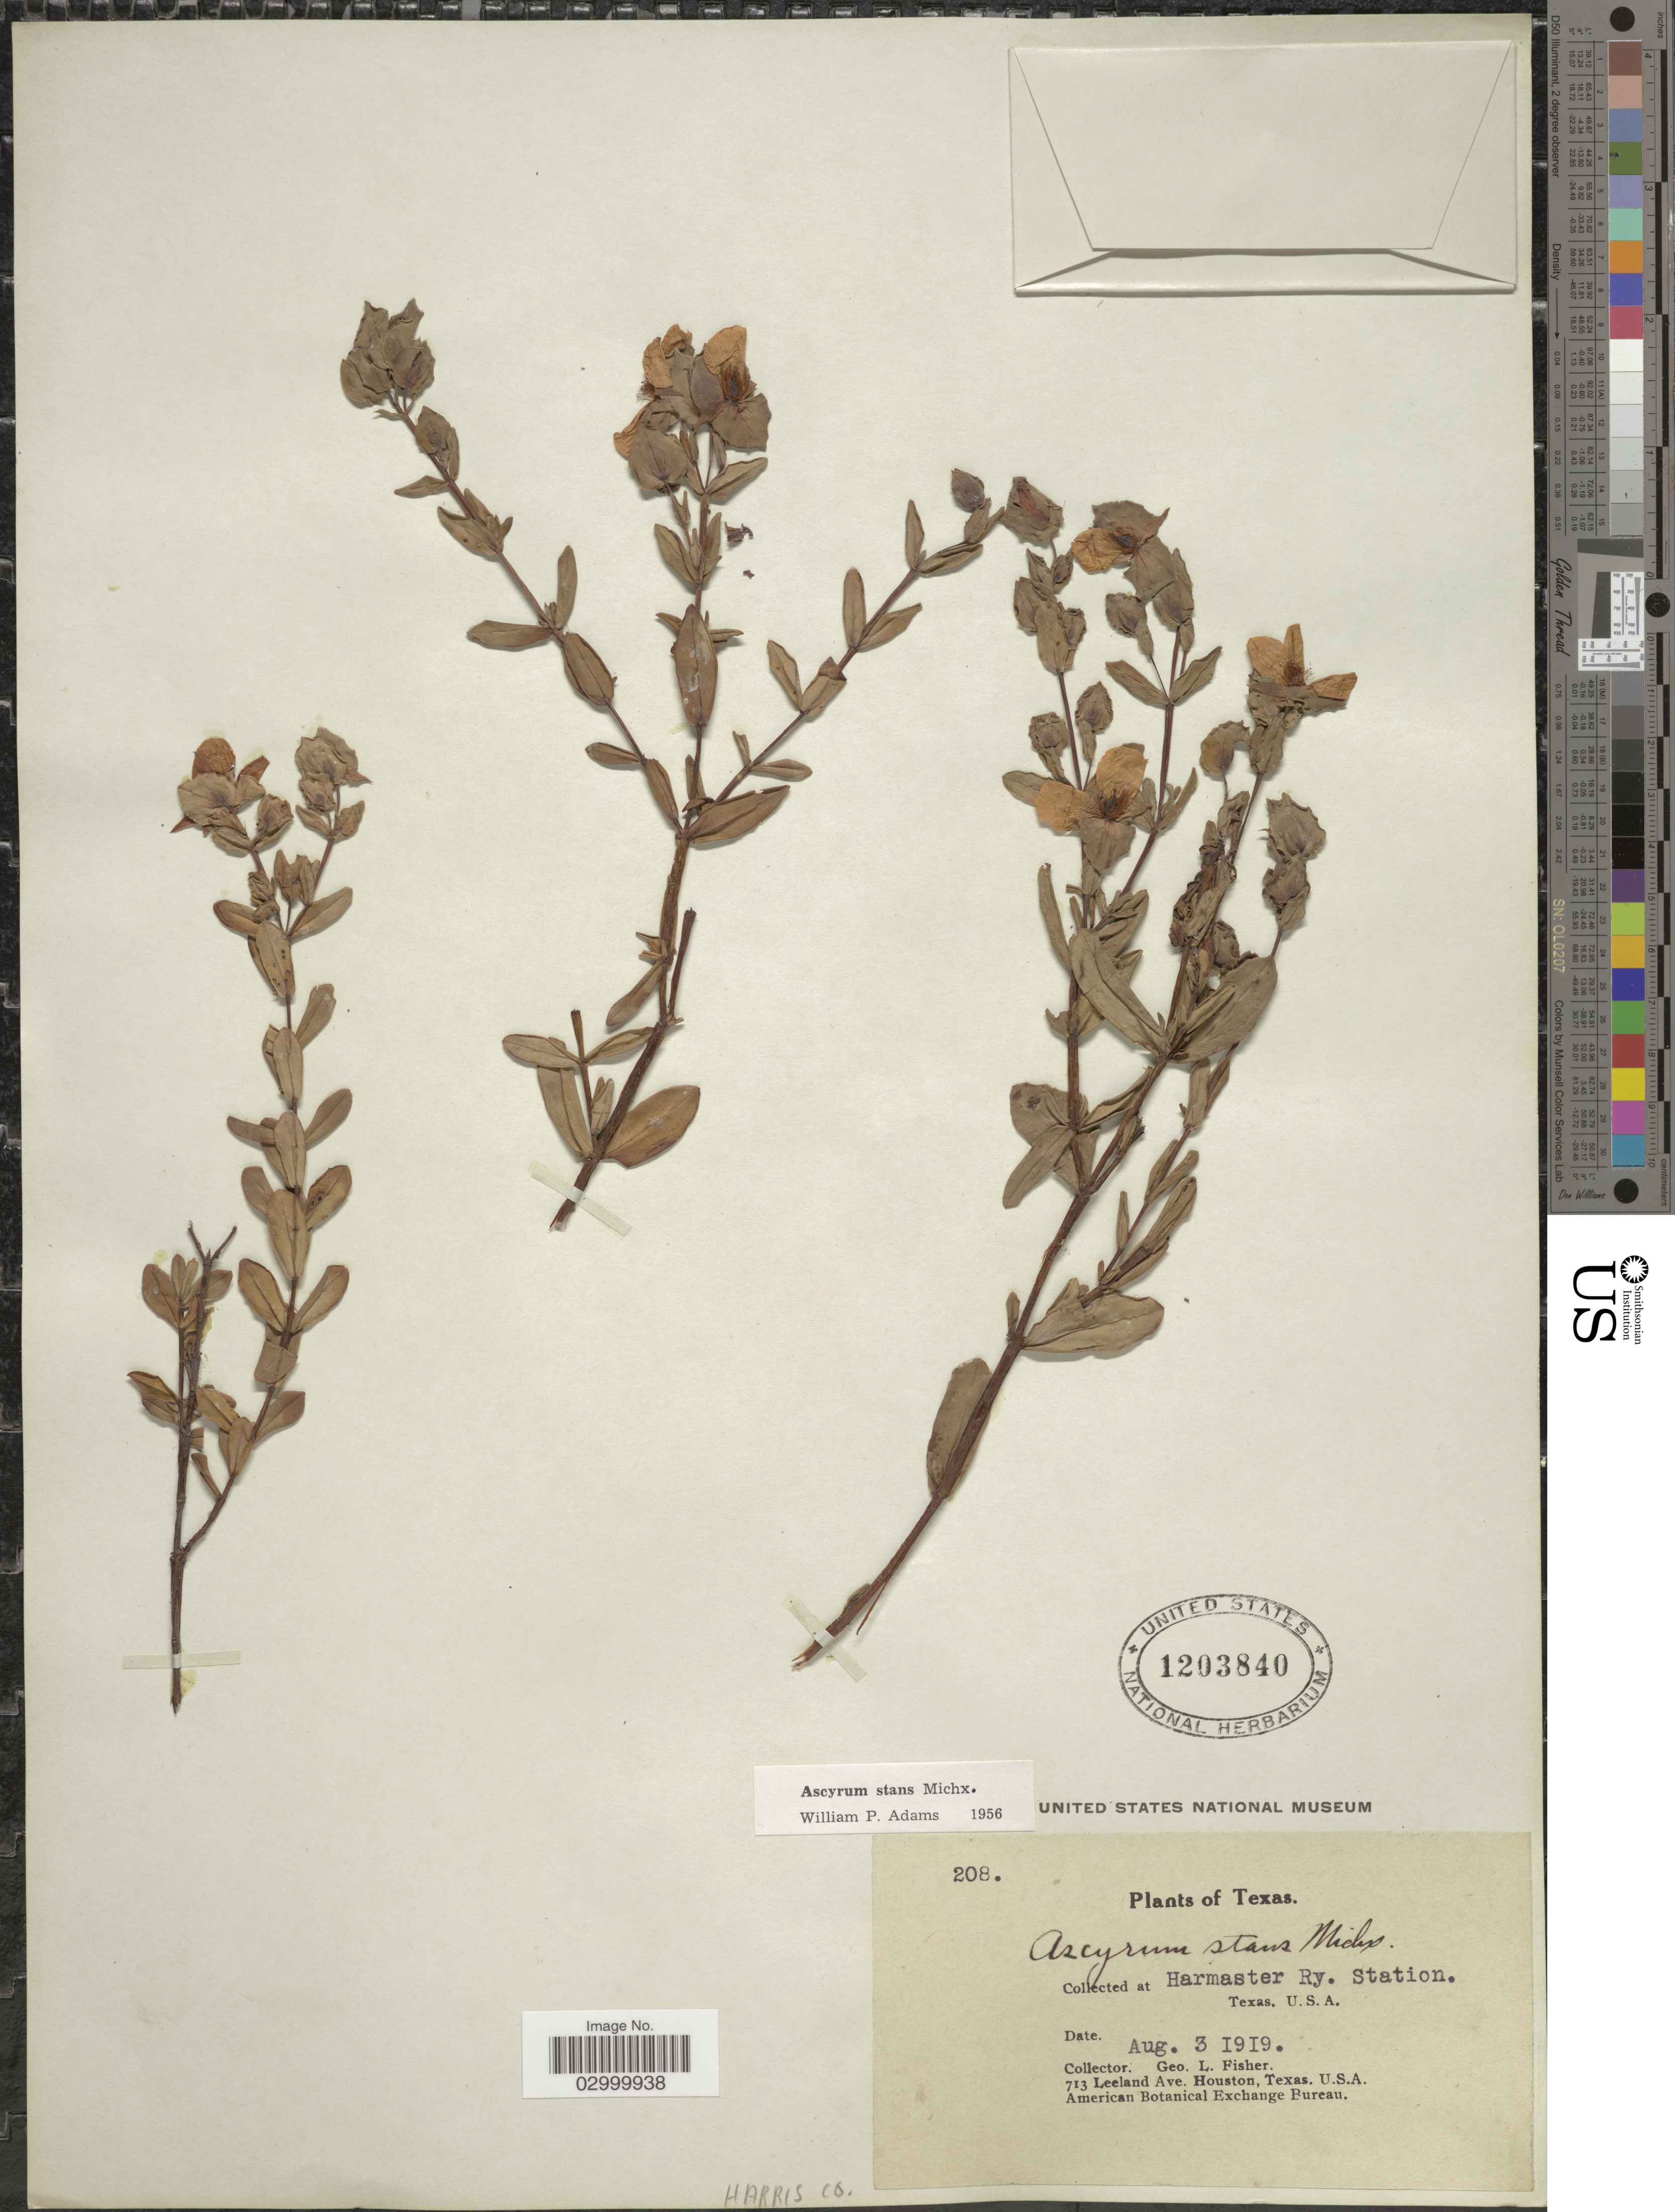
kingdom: Plantae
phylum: Tracheophyta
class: Magnoliopsida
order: Malpighiales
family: Hypericaceae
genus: Hypericum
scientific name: Hypericum crux-andreae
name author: (L.) Crantz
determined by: Strong, Mark T., (BOT), Smithsonian Institution - National Museum of Natural History (UNITED STATES)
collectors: G. L. Fisher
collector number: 208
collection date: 1919-08-03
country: United States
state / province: Texas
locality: Harmaster Ry. Station. Harris Co.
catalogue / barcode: US 1203840